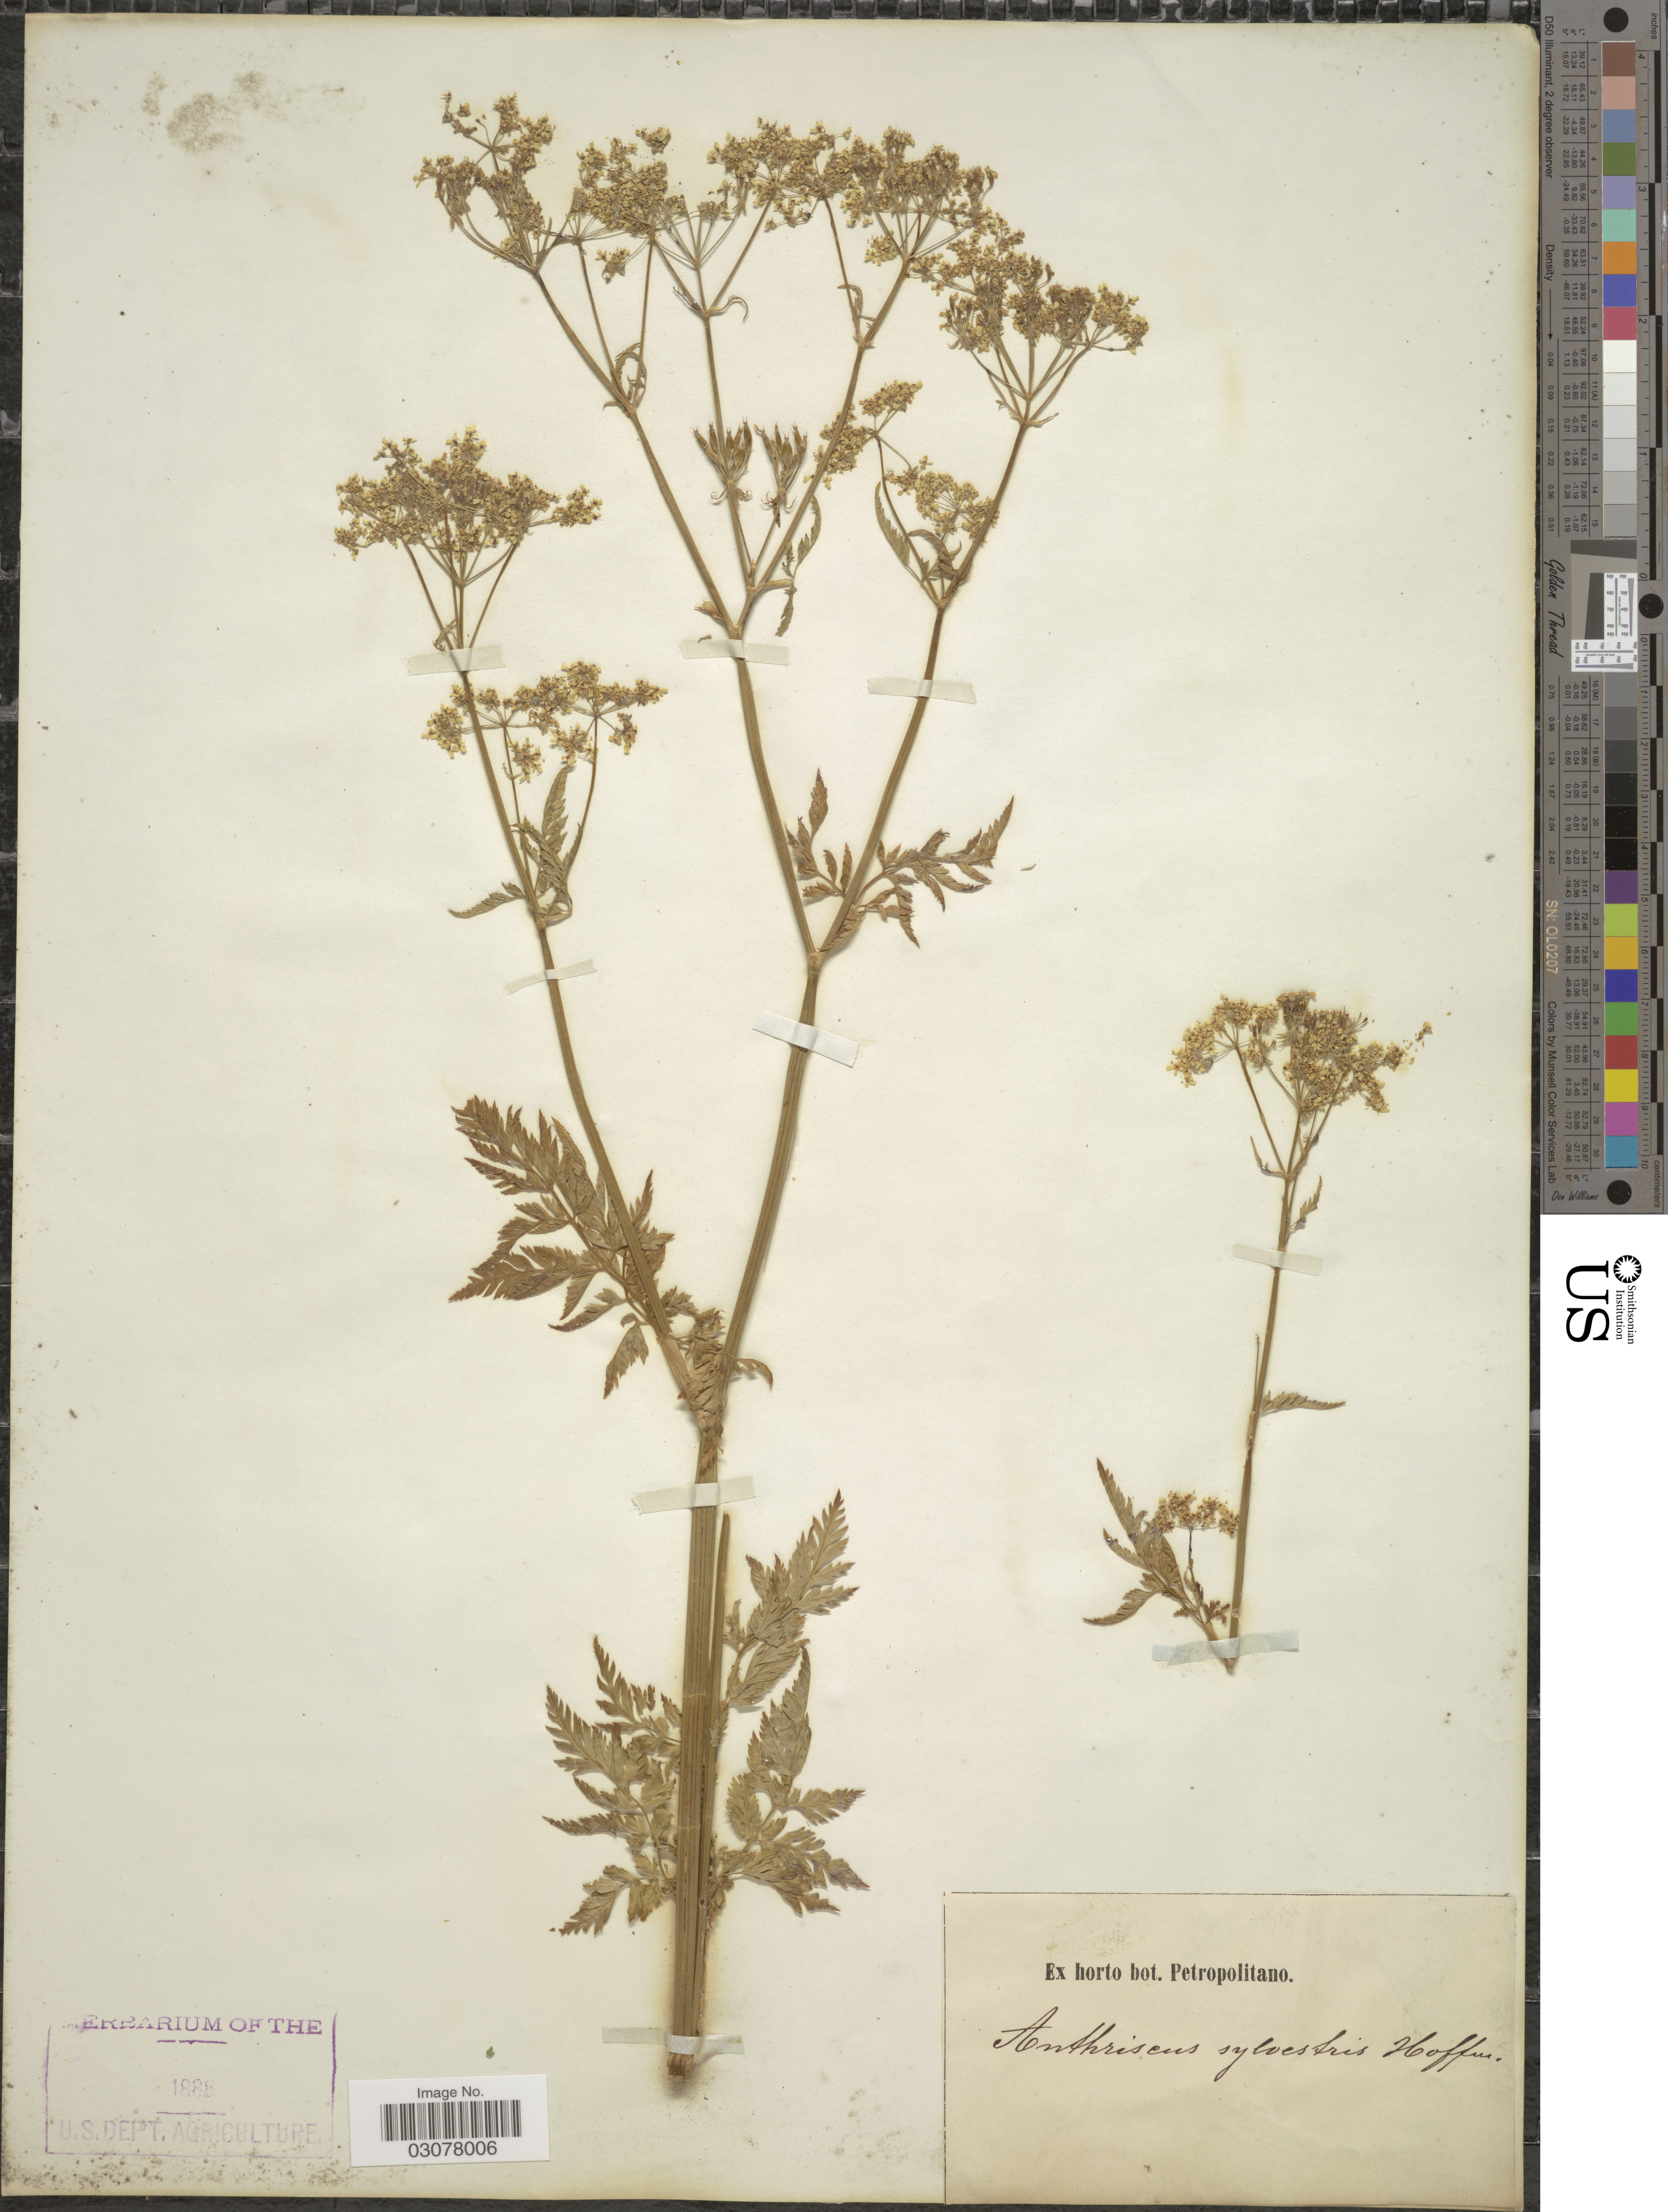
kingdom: Plantae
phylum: Tracheophyta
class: Magnoliopsida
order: Apiales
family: Apiaceae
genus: Anthriscus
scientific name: Anthriscus sylvestris subsp. sylvestris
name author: (L.) Hoffm.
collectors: ex Horto Bot. Petropolitano